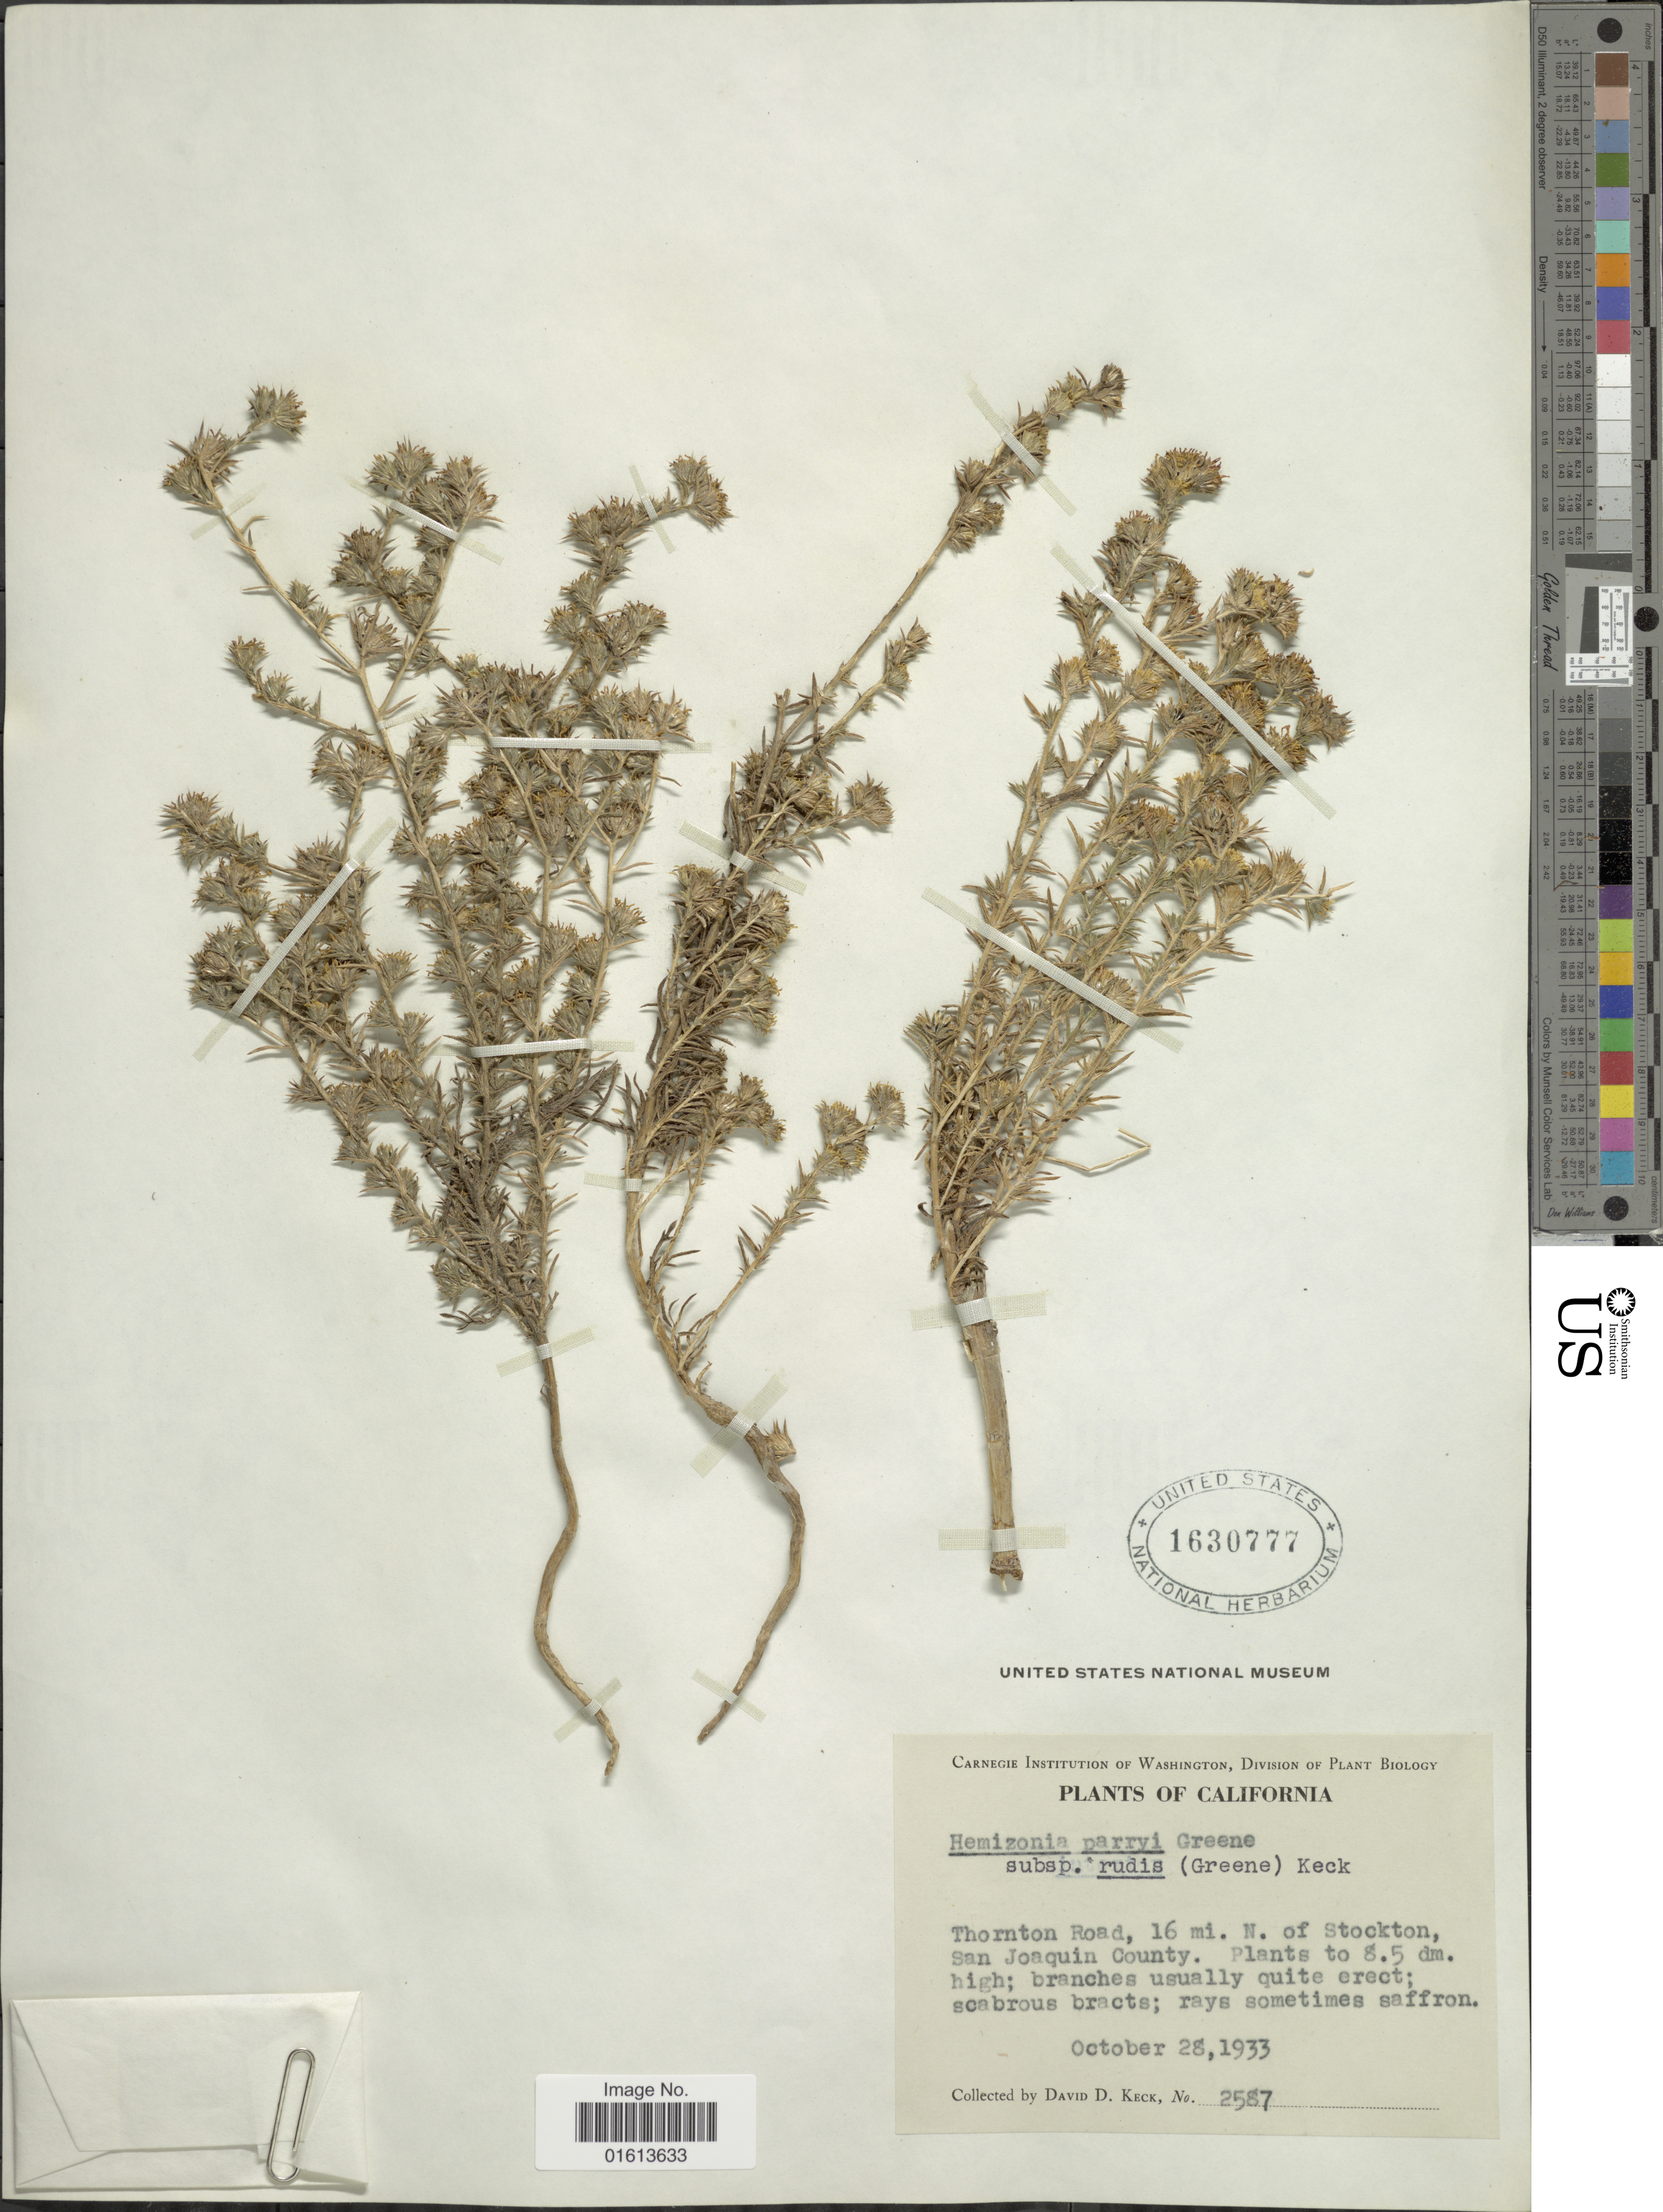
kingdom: Plantae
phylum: Tracheophyta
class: Magnoliopsida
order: Asterales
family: Asteraceae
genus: Hemizonia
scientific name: Hemizonia parryi subsp. rudis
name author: (Greene) D.D. Keck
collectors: D. D. Keck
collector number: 2587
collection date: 1933-10-28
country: United States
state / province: California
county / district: San Joaquin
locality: California. Thorton Road, 16 mi. N. of Stockton, San Joaquin County,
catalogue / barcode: US 1630777